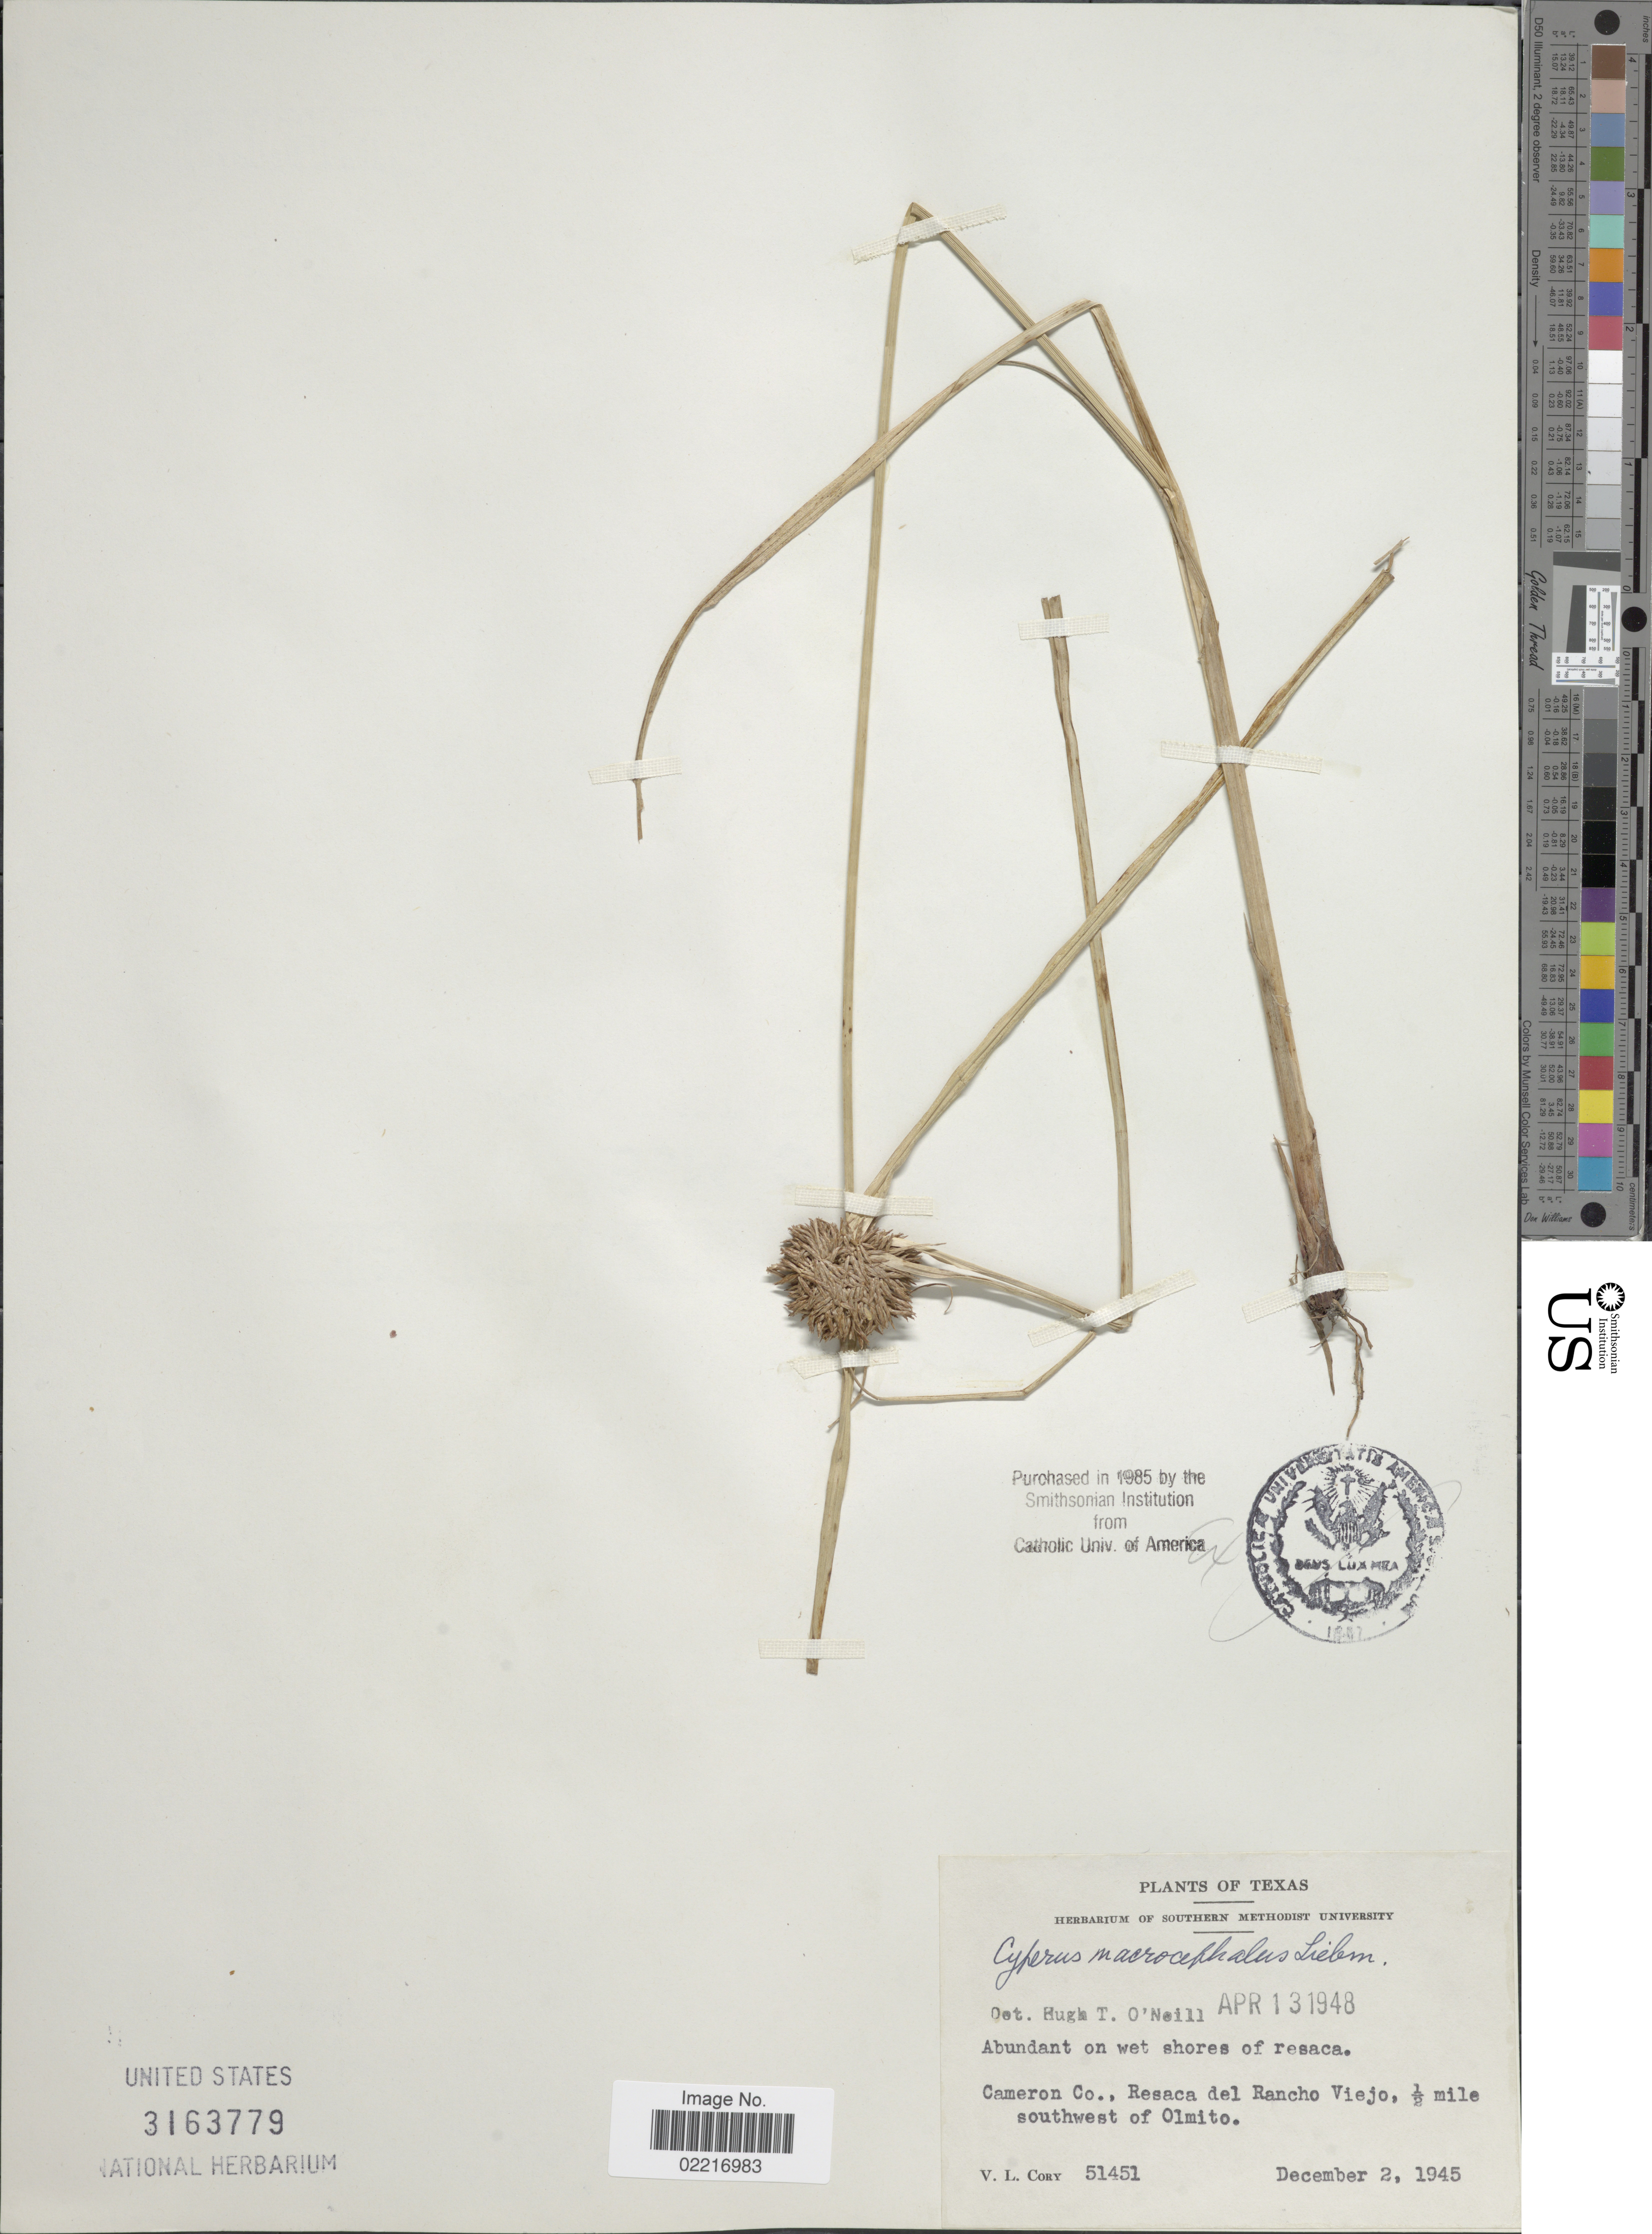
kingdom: Plantae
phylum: Tracheophyta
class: Liliopsida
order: Poales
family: Cyperaceae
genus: Cyperus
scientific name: Cyperus conglobatus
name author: Humb. ex Link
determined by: Strong, Mark T., (BOT), Smithsonian Institution - National Museum of Natural History (UNITED STATES)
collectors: V. Cory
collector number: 51451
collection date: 1945-12-02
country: United States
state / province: Texas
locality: Cameron Co., Resaca del Rancho Viejo, ½ mile southwest of Olmito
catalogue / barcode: US 3163779